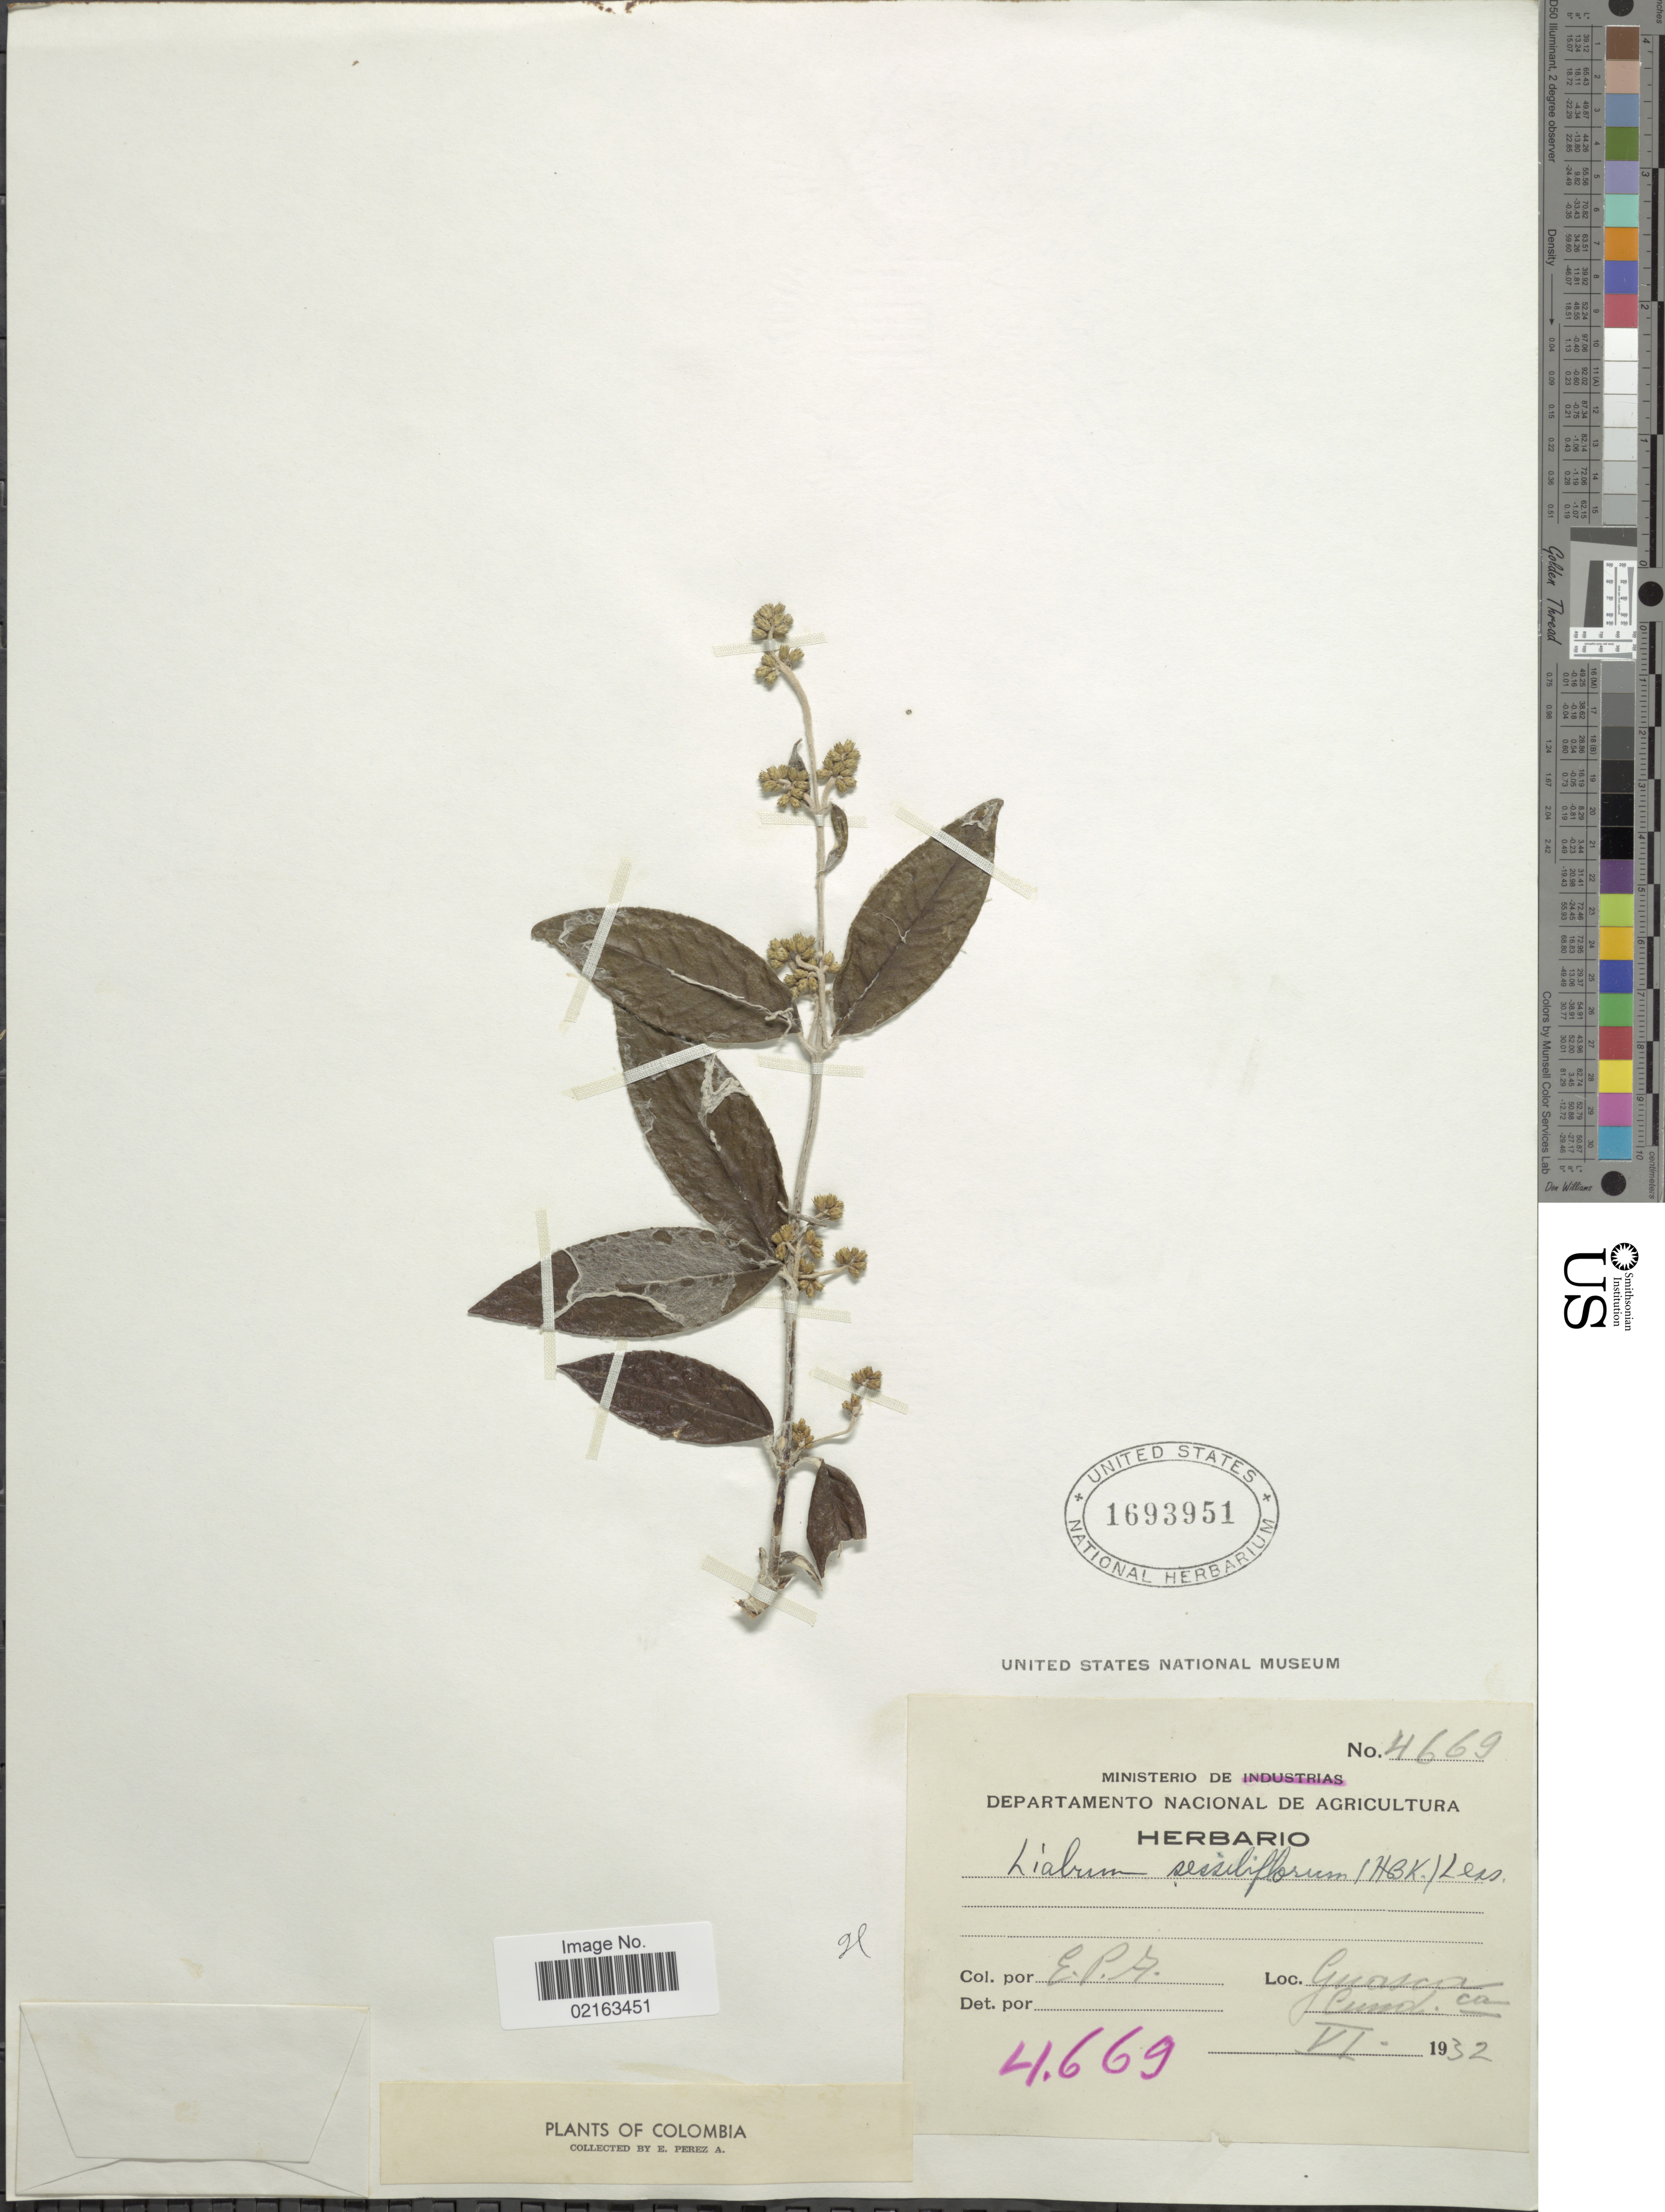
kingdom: Plantae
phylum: Tracheophyta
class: Magnoliopsida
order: Asterales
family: Asteraceae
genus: Oligactis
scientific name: Oligactis volubilis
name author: (Kunth) Cass.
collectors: E. Pérez Arbeláez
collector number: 4669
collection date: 1932-06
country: Colombia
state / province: Cundinamarca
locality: Guasca, Cund.ca.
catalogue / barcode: US 1693951